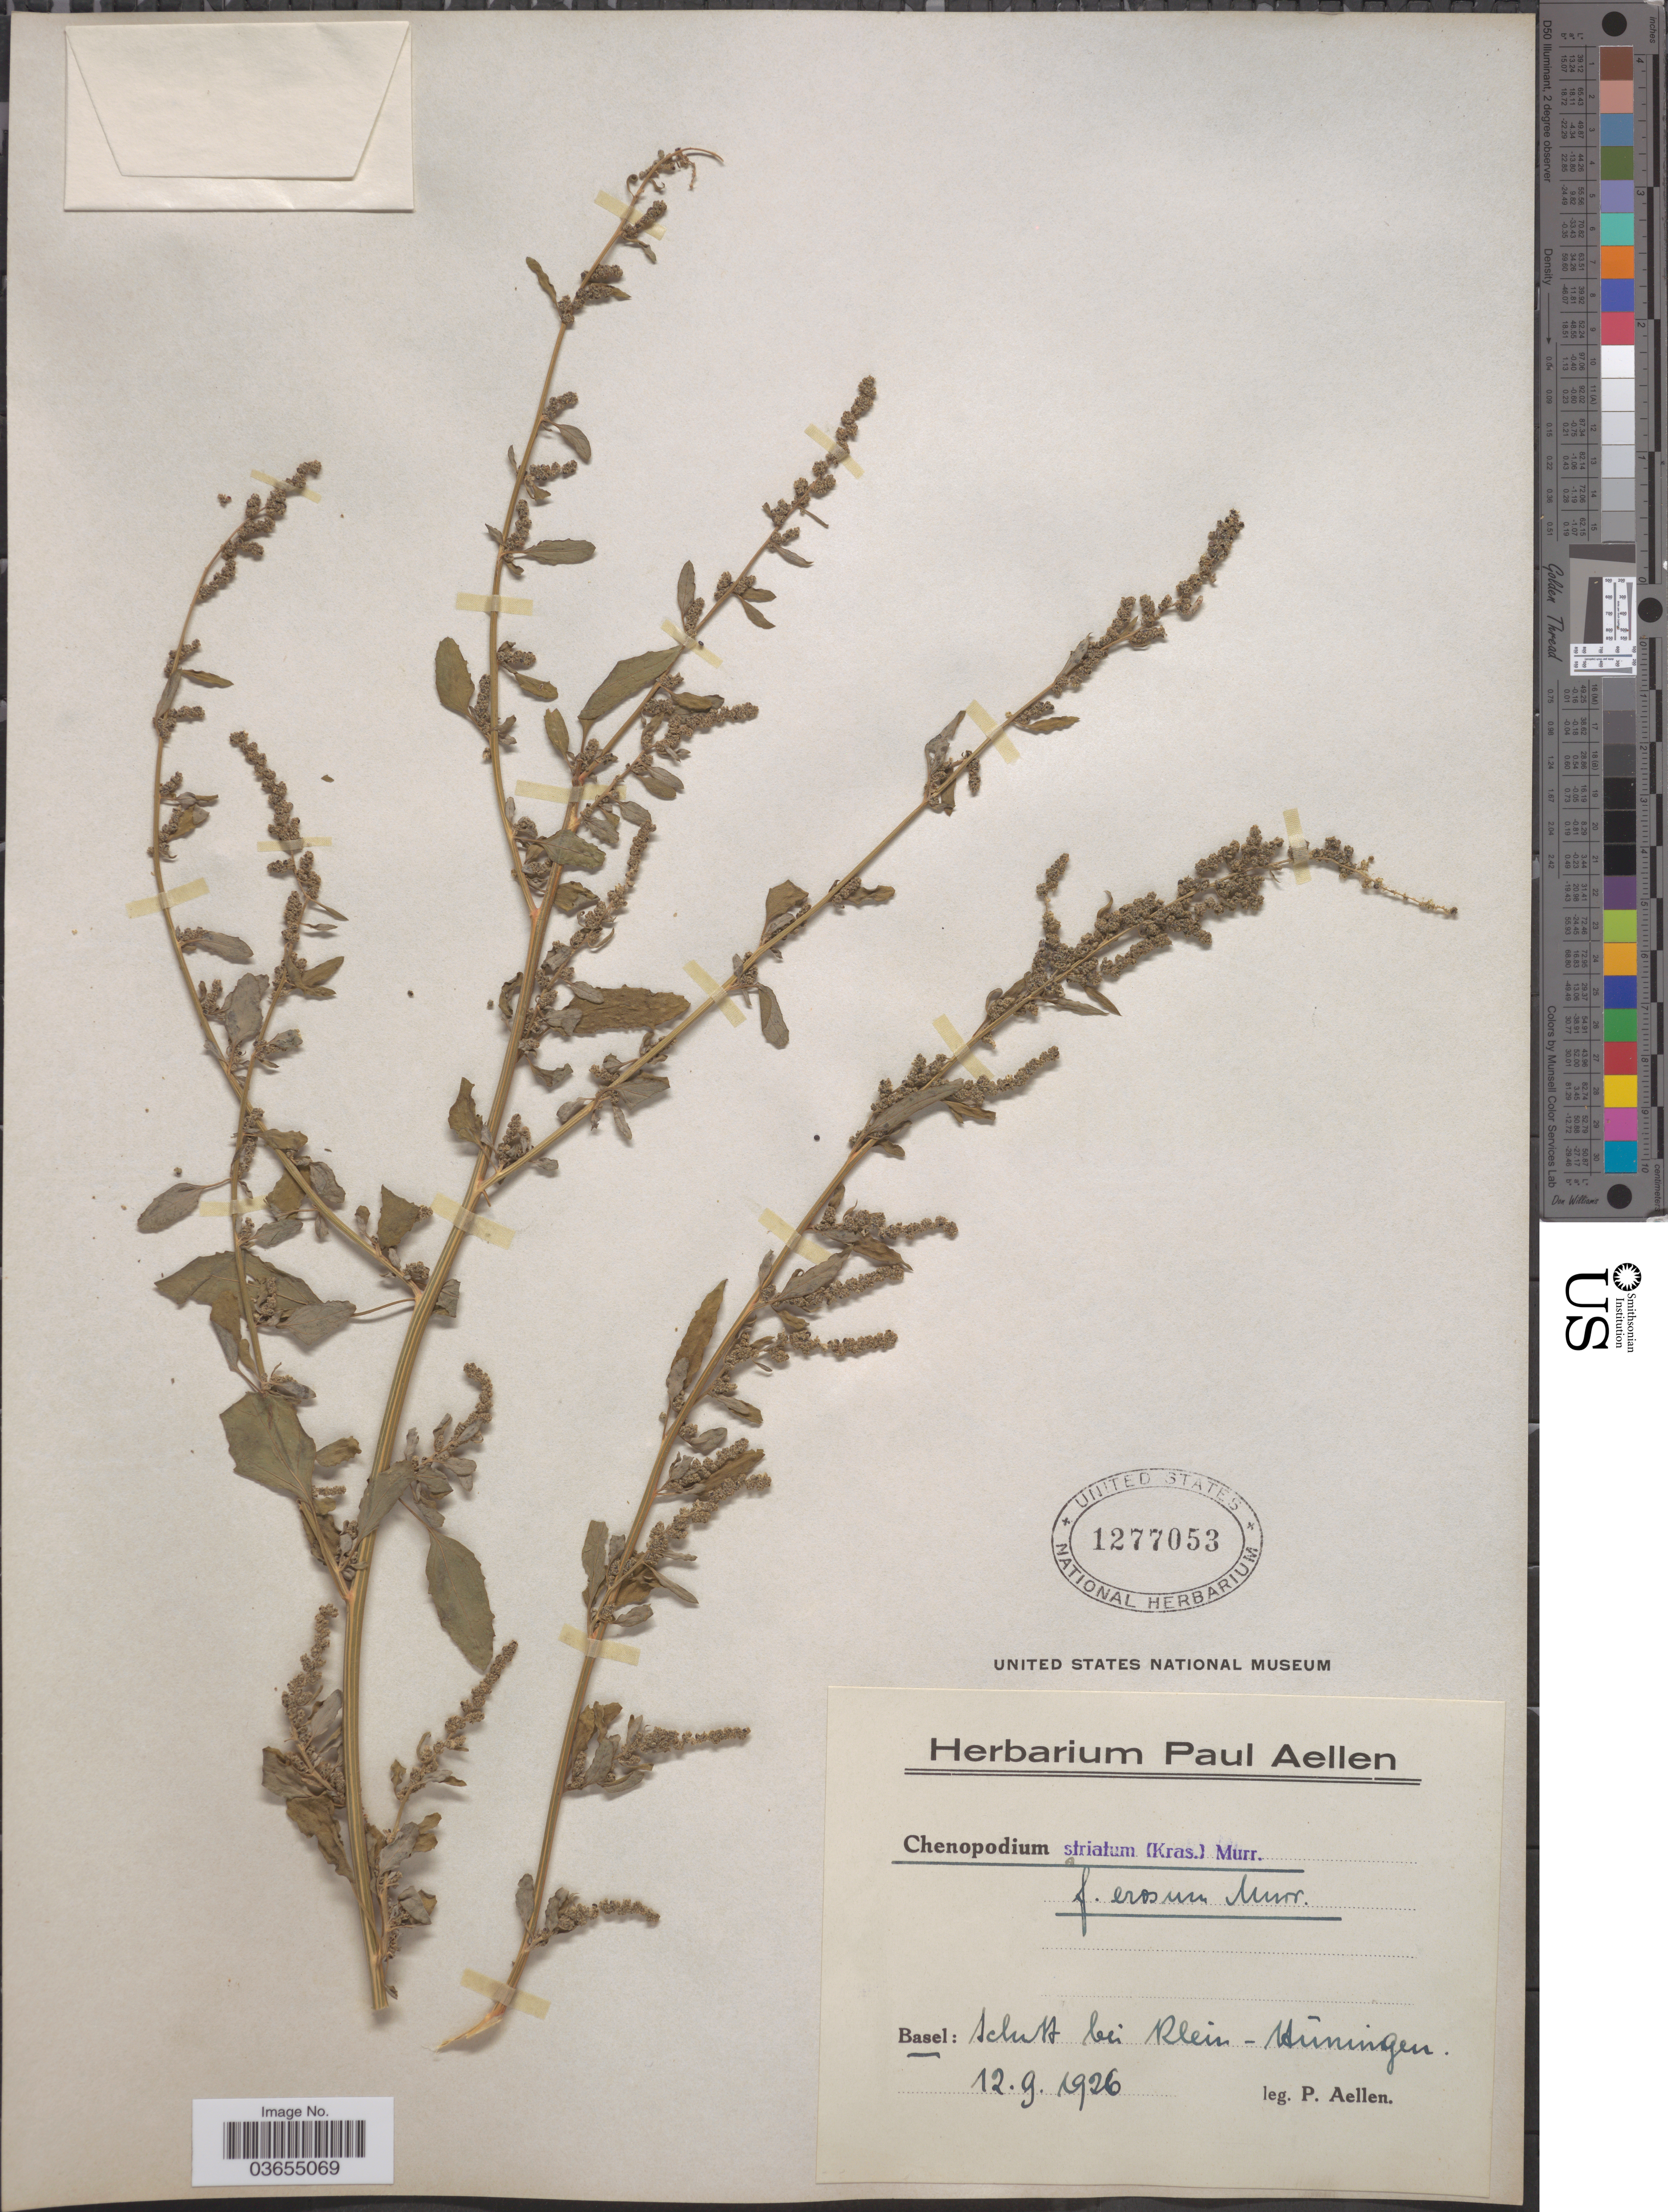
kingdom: Plantae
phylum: Tracheophyta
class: Magnoliopsida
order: Caryophyllales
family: Amaranthaceae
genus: Chenopodium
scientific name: Chenopodium striatum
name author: (Krasan) Murr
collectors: P. Aellen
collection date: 1926-09-12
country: Switzerland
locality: Basel: Schutt bei Klein-Hüningen.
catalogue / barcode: US 1277053